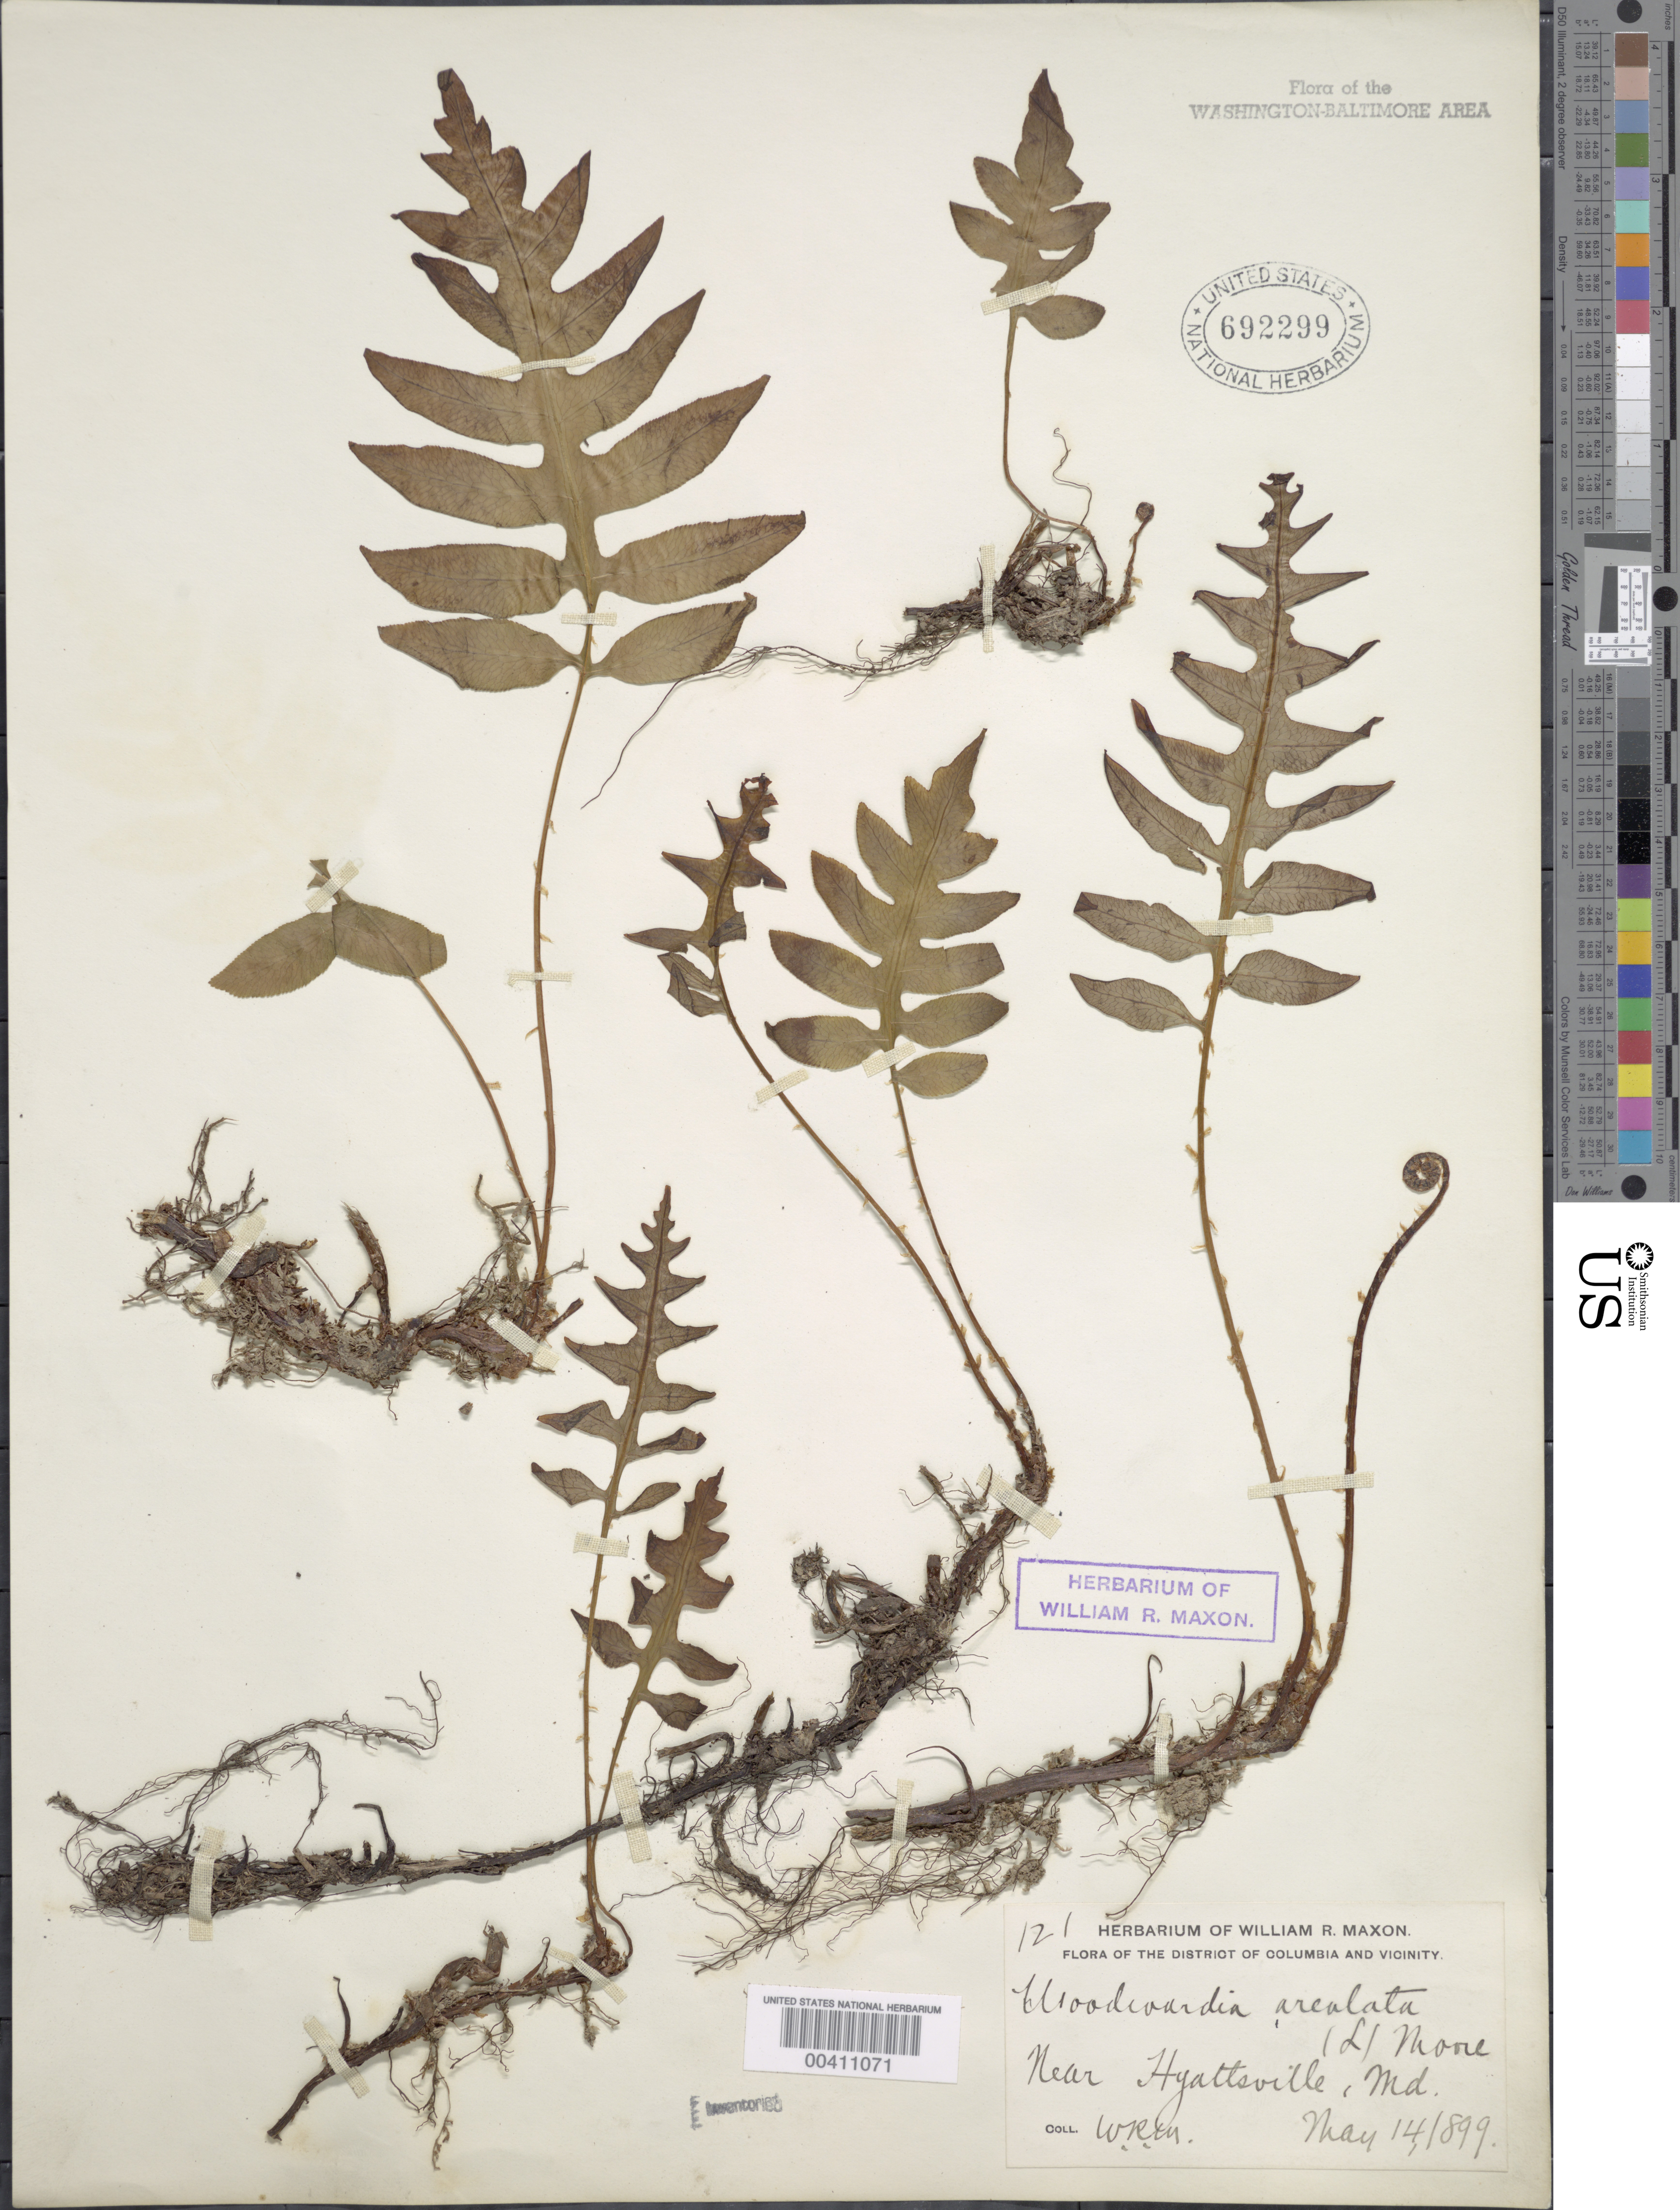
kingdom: Plantae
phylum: Tracheophyta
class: Polypodiopsida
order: Polypodiales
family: Blechnaceae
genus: Woodwardia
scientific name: Woodwardia areolata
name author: (L.) T. Moore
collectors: W. R. Maxon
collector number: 121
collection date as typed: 14 May 1899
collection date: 1899-05-14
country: United States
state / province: Maryland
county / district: Prince George's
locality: Near Hyattsville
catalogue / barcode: US 692299